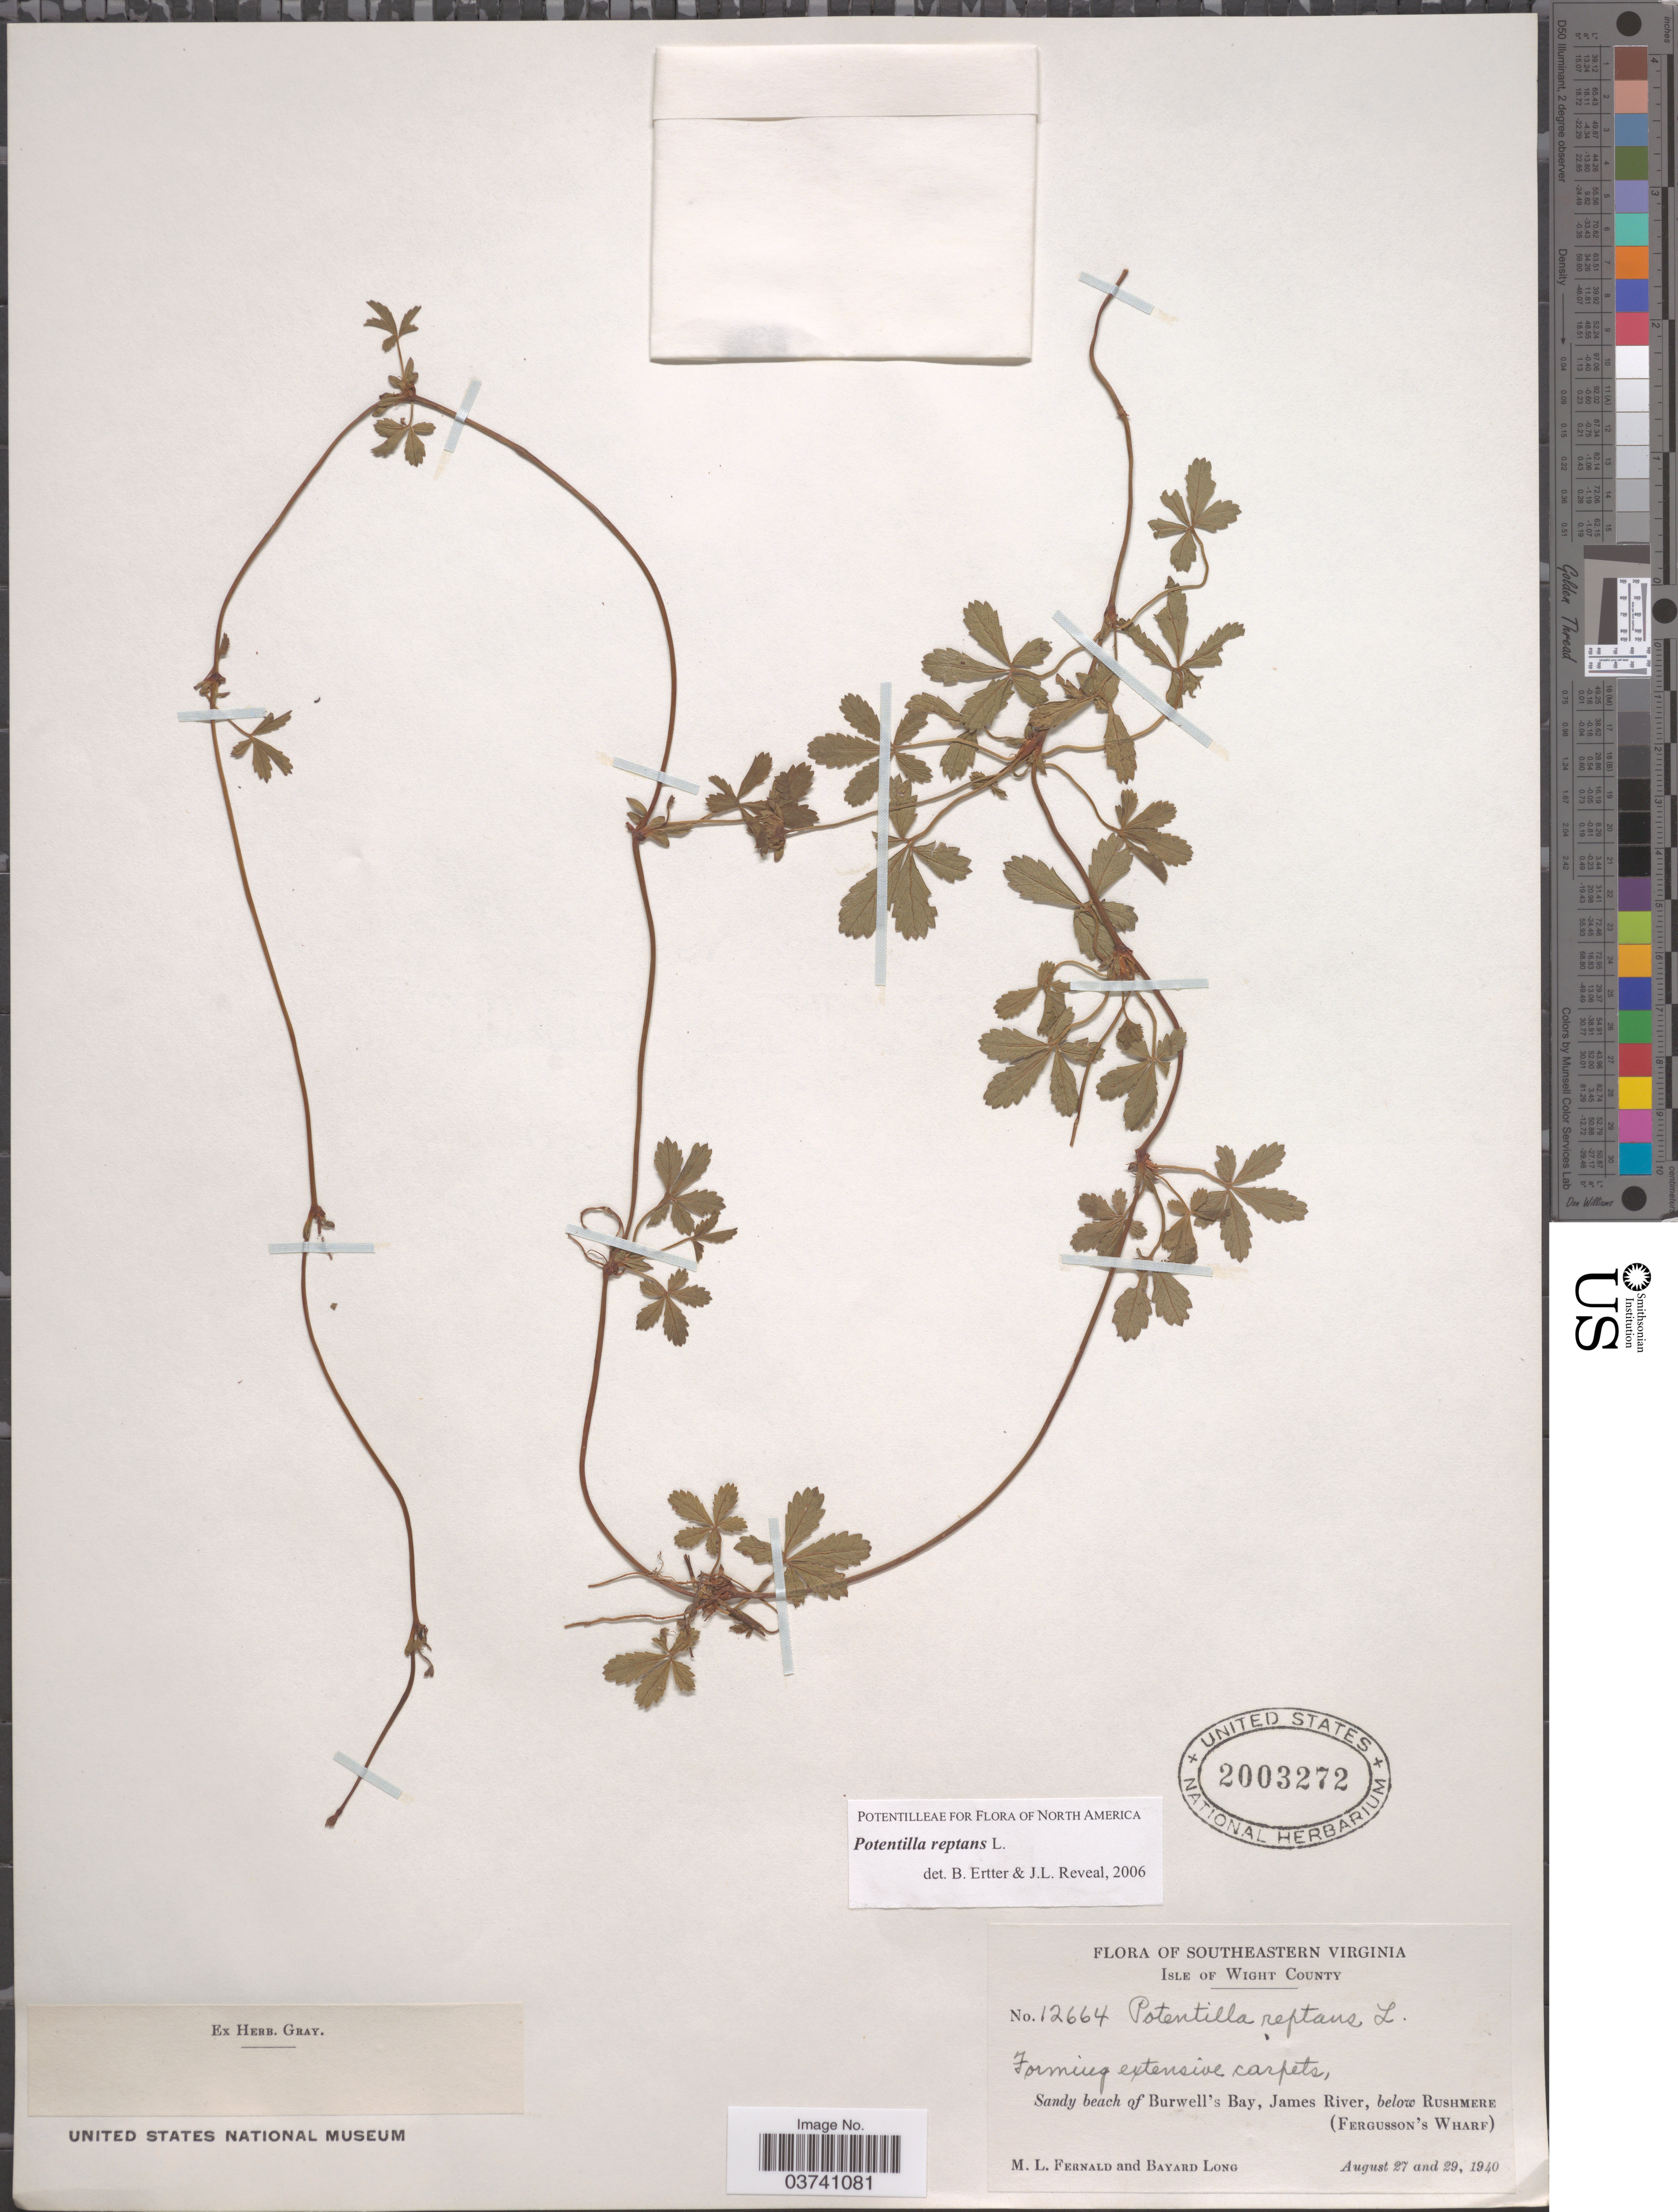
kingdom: Plantae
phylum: Tracheophyta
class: Magnoliopsida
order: Rosales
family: Rosaceae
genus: Potentilla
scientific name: Potentilla reptans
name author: L.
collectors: M. L. Fernald & B. Long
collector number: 12664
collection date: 1940-08-27/1940-08-29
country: United States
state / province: Virginia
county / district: Isle of Wight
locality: Southeastern Virginia. Isle of Wight County. Sandy beach of Burwell's Bay, James River, below Rushmere (Fergusson's Wharf).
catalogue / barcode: US 2003272